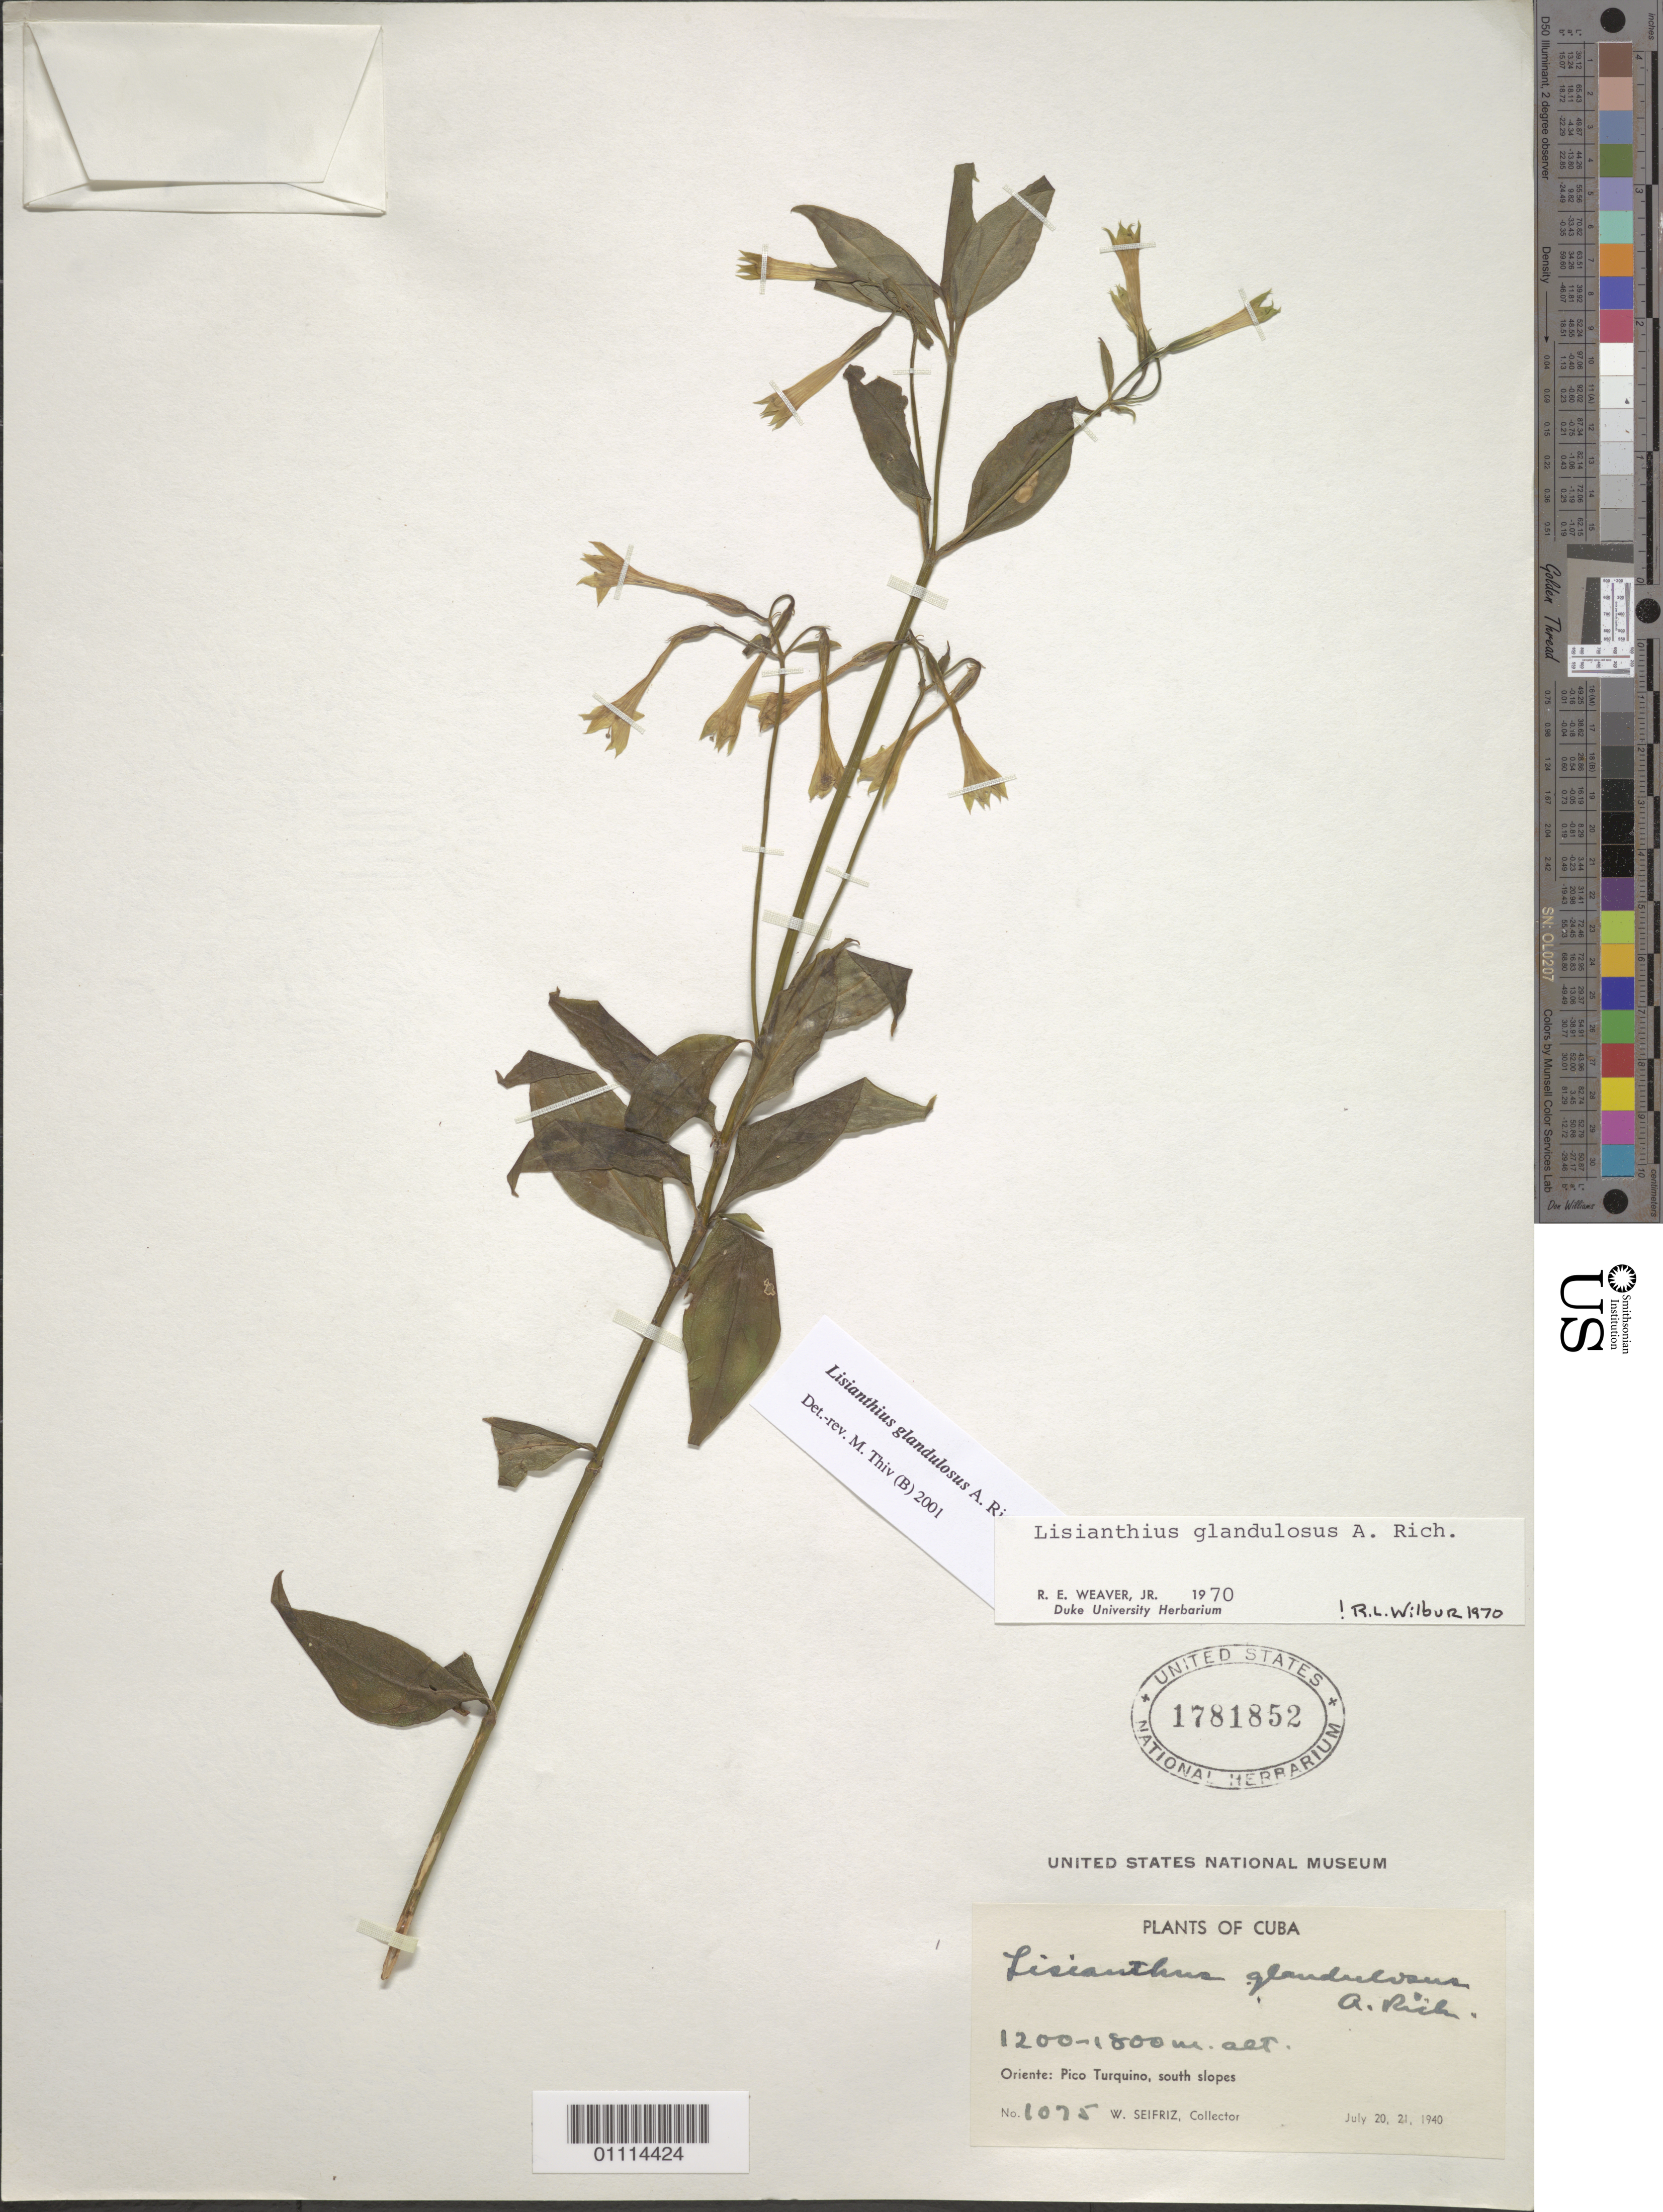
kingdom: Plantae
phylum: Tracheophyta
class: Magnoliopsida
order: Gentianales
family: Gentianaceae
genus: Lisianthius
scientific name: Lisianthius glandulosus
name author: A. Rich.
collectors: W. Seifriz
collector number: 1075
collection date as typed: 20 Jul 1940 and 21 Jul 1940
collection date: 1940-07-20,1940-07-21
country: Cuba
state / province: Santiago de Cuba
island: Cuba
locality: Oriente: Pico Truquino, S slopes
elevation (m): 1200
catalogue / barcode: US 1781852